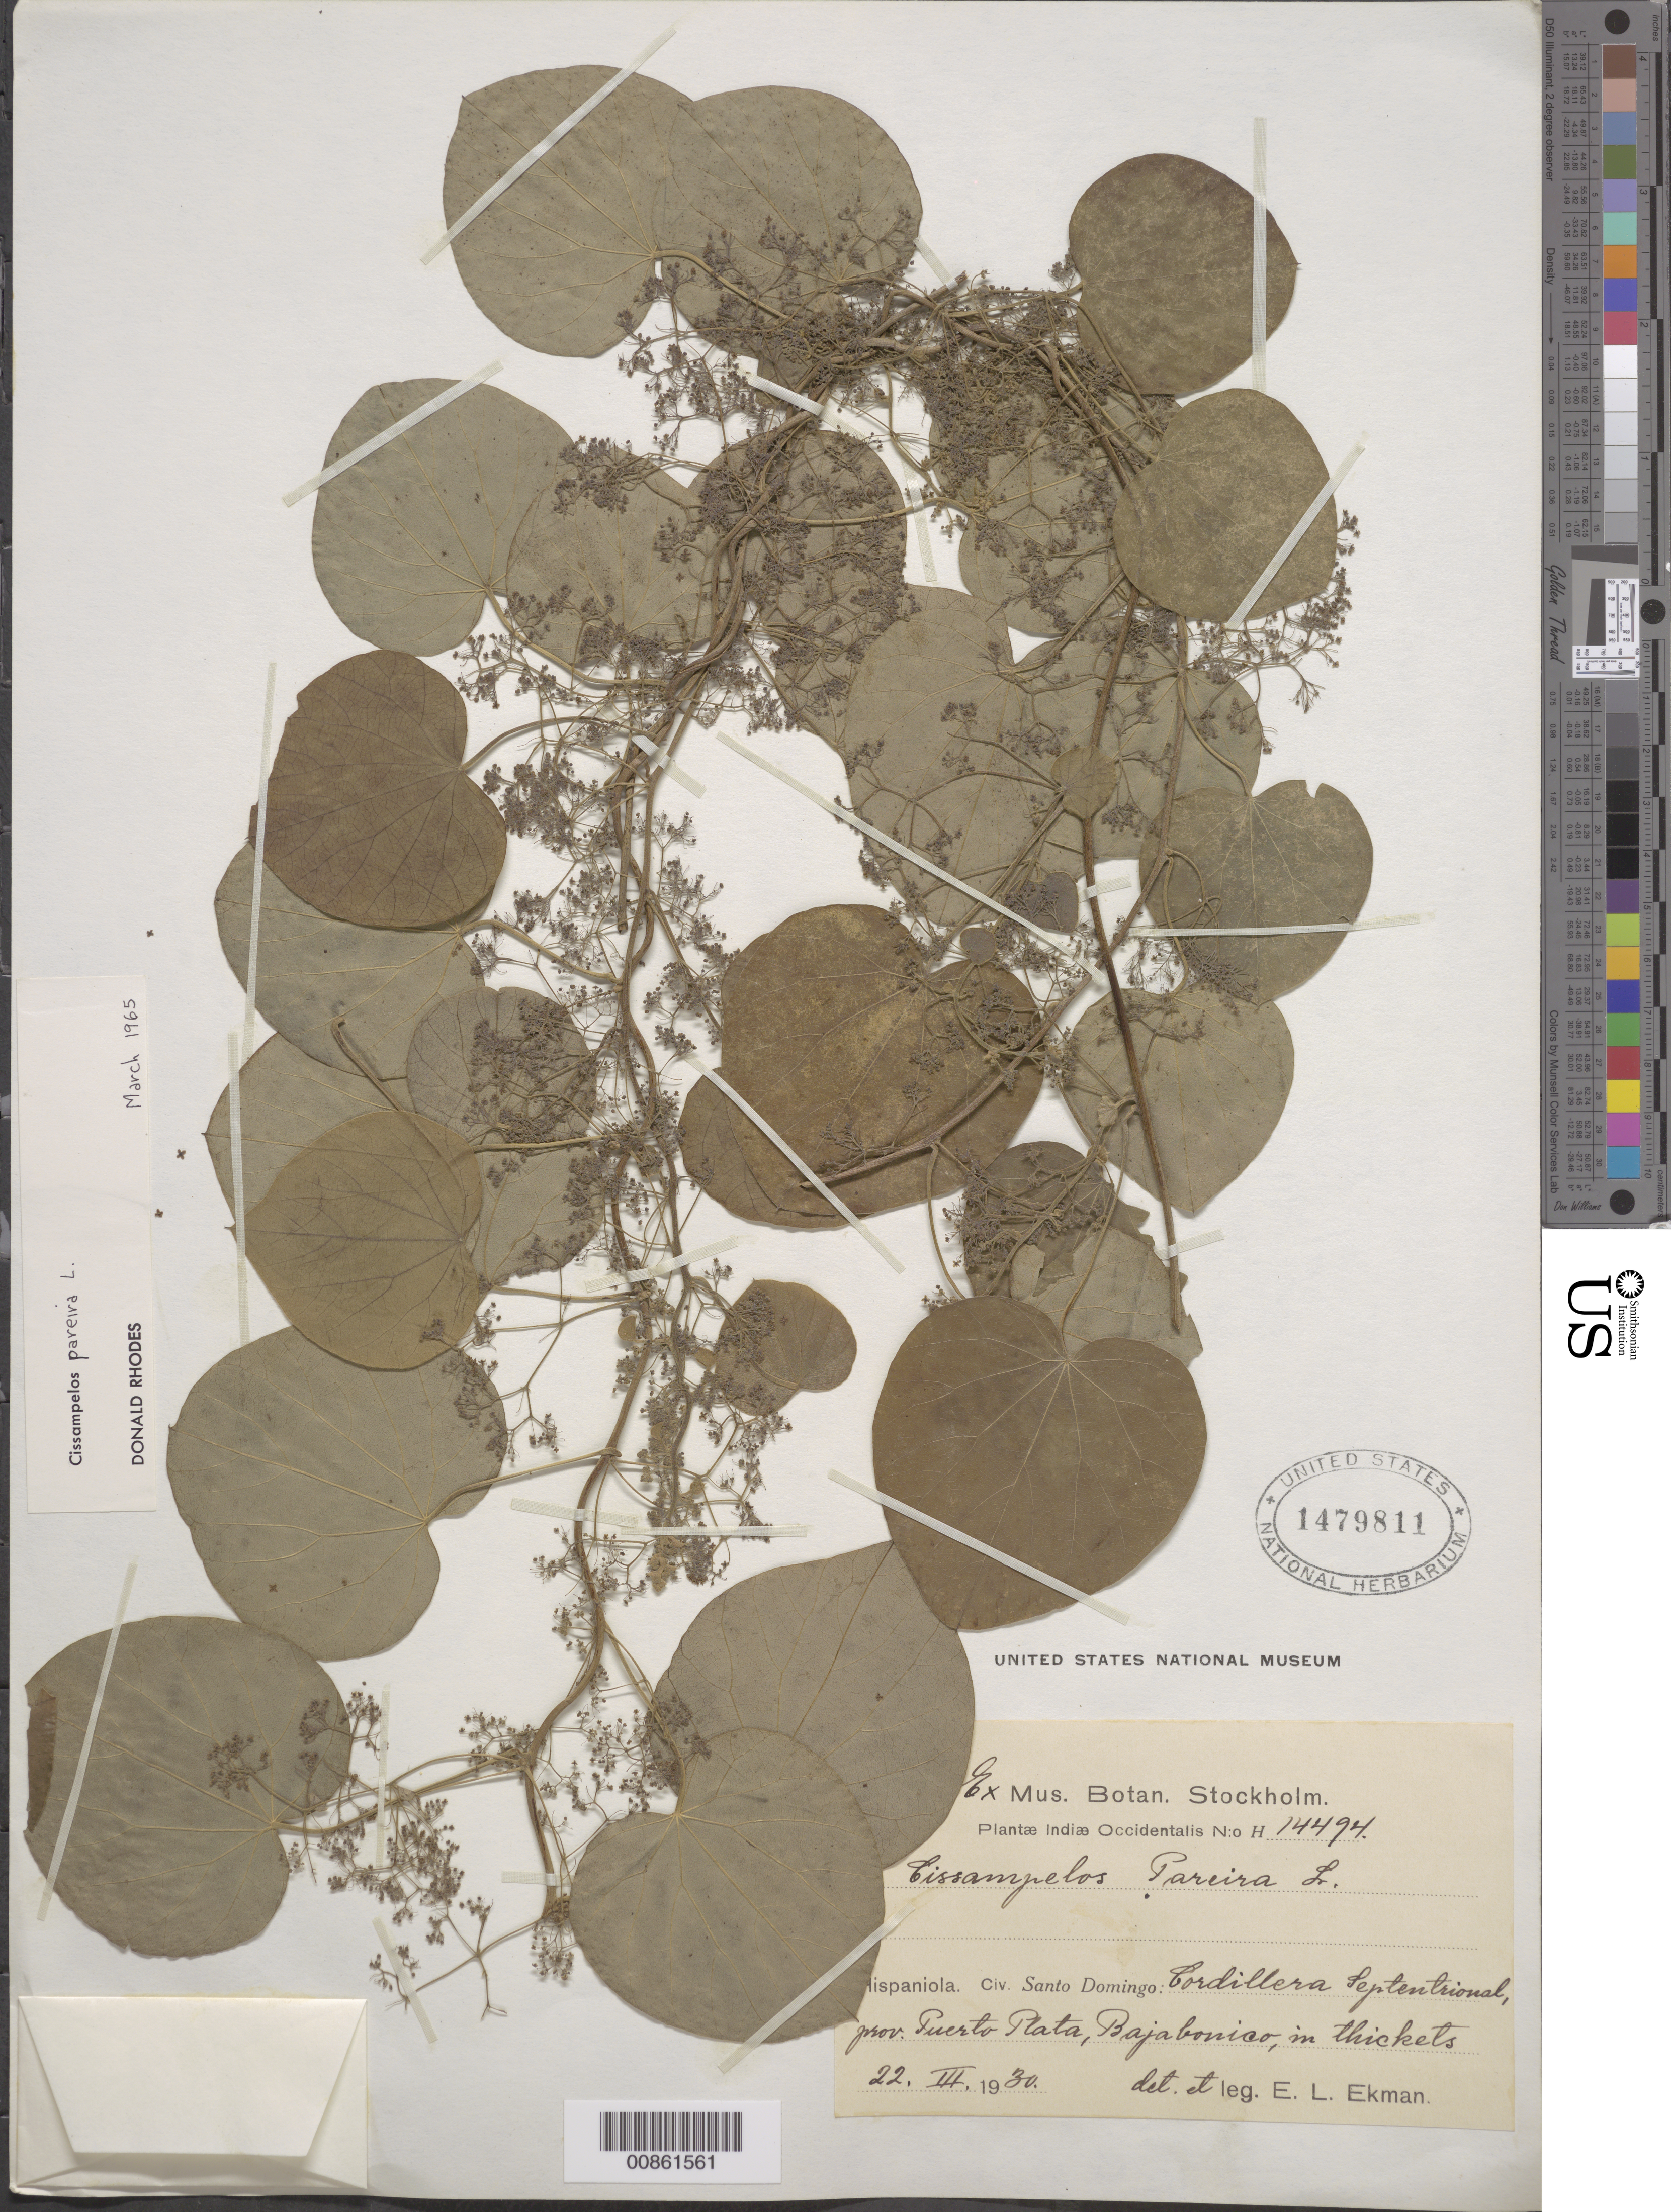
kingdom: Plantae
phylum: Tracheophyta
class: Magnoliopsida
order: Ranunculales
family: Menispermaceae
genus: Cissampelos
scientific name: Cissampelos pareira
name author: L.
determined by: Rhodes, D.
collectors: E. L. Ekman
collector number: H 14494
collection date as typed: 22 Mar 1930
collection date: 1930-03-22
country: Dominican Republic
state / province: Puerto Plata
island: Hispaniola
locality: Cordillera Septentrional, Bajabonico.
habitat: In thickets.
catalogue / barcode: US 1479811